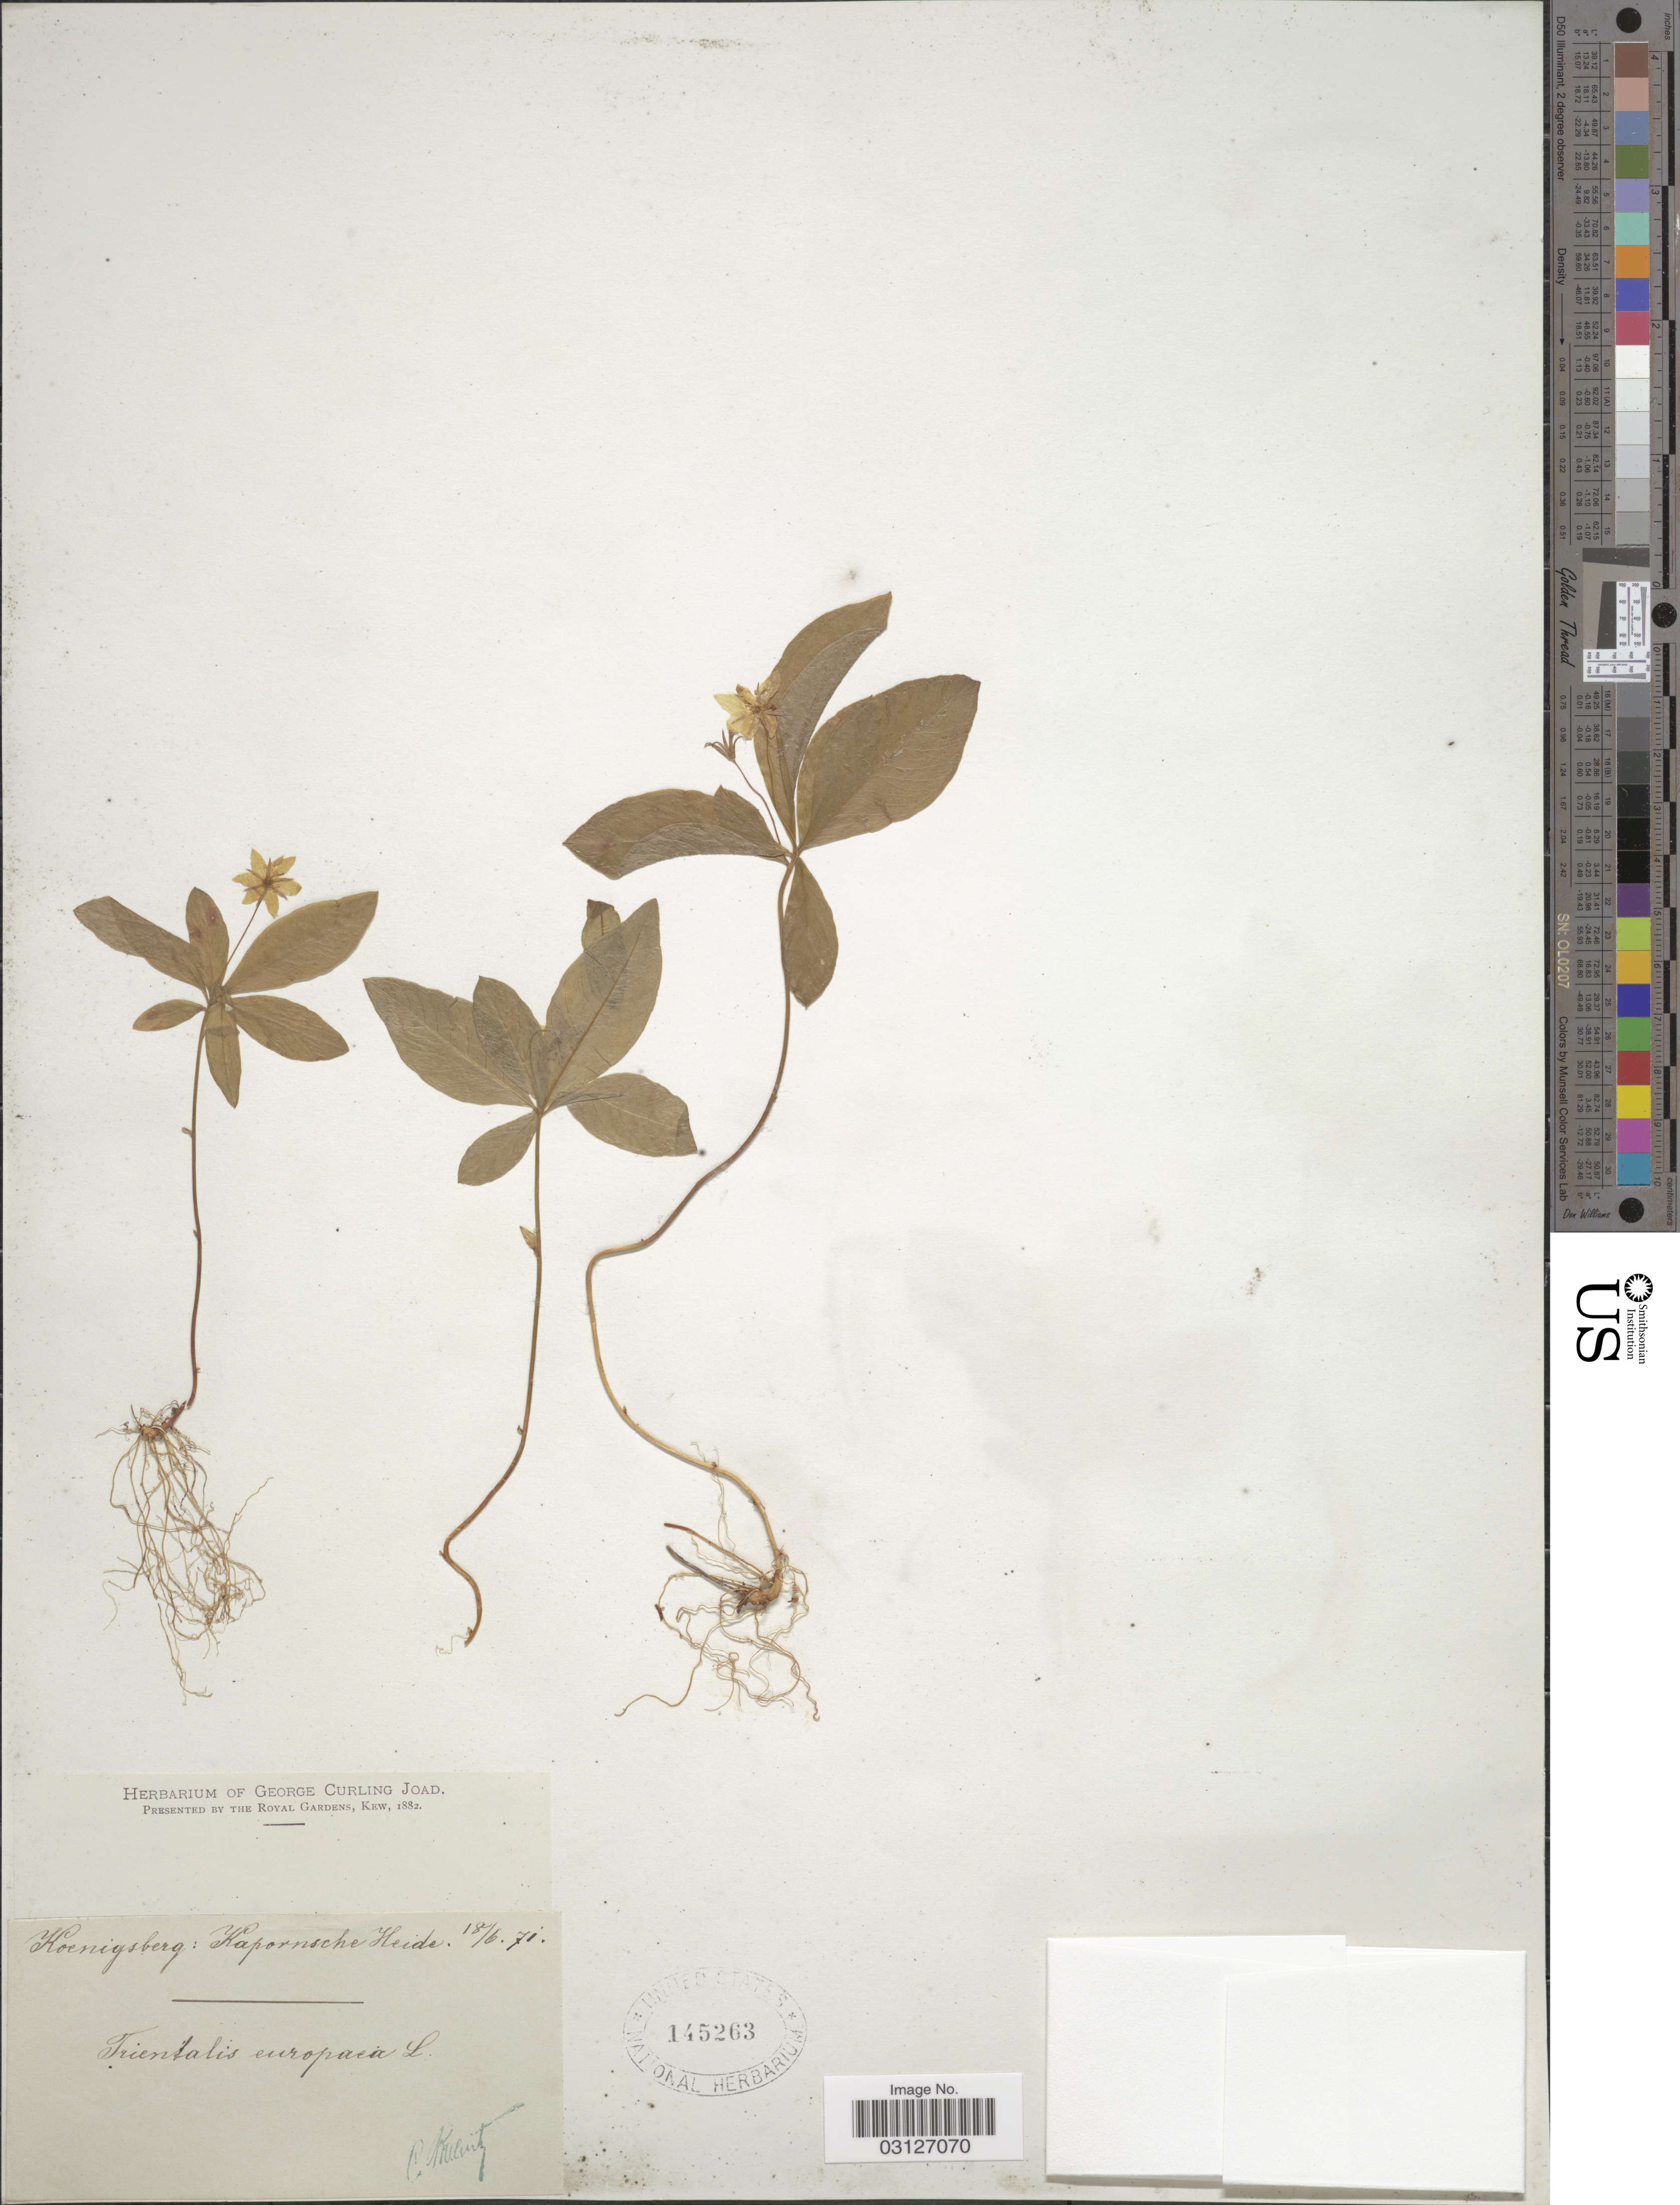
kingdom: Plantae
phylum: Tracheophyta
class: Magnoliopsida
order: Ericales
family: Primulaceae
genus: Trientalis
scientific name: Trientalis europaea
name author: L.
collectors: C. G. Baenitz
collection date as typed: Transcribed d/m/y: 16/6/71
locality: Koenigsberg: Kapornsche Heide.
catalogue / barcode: US 145263